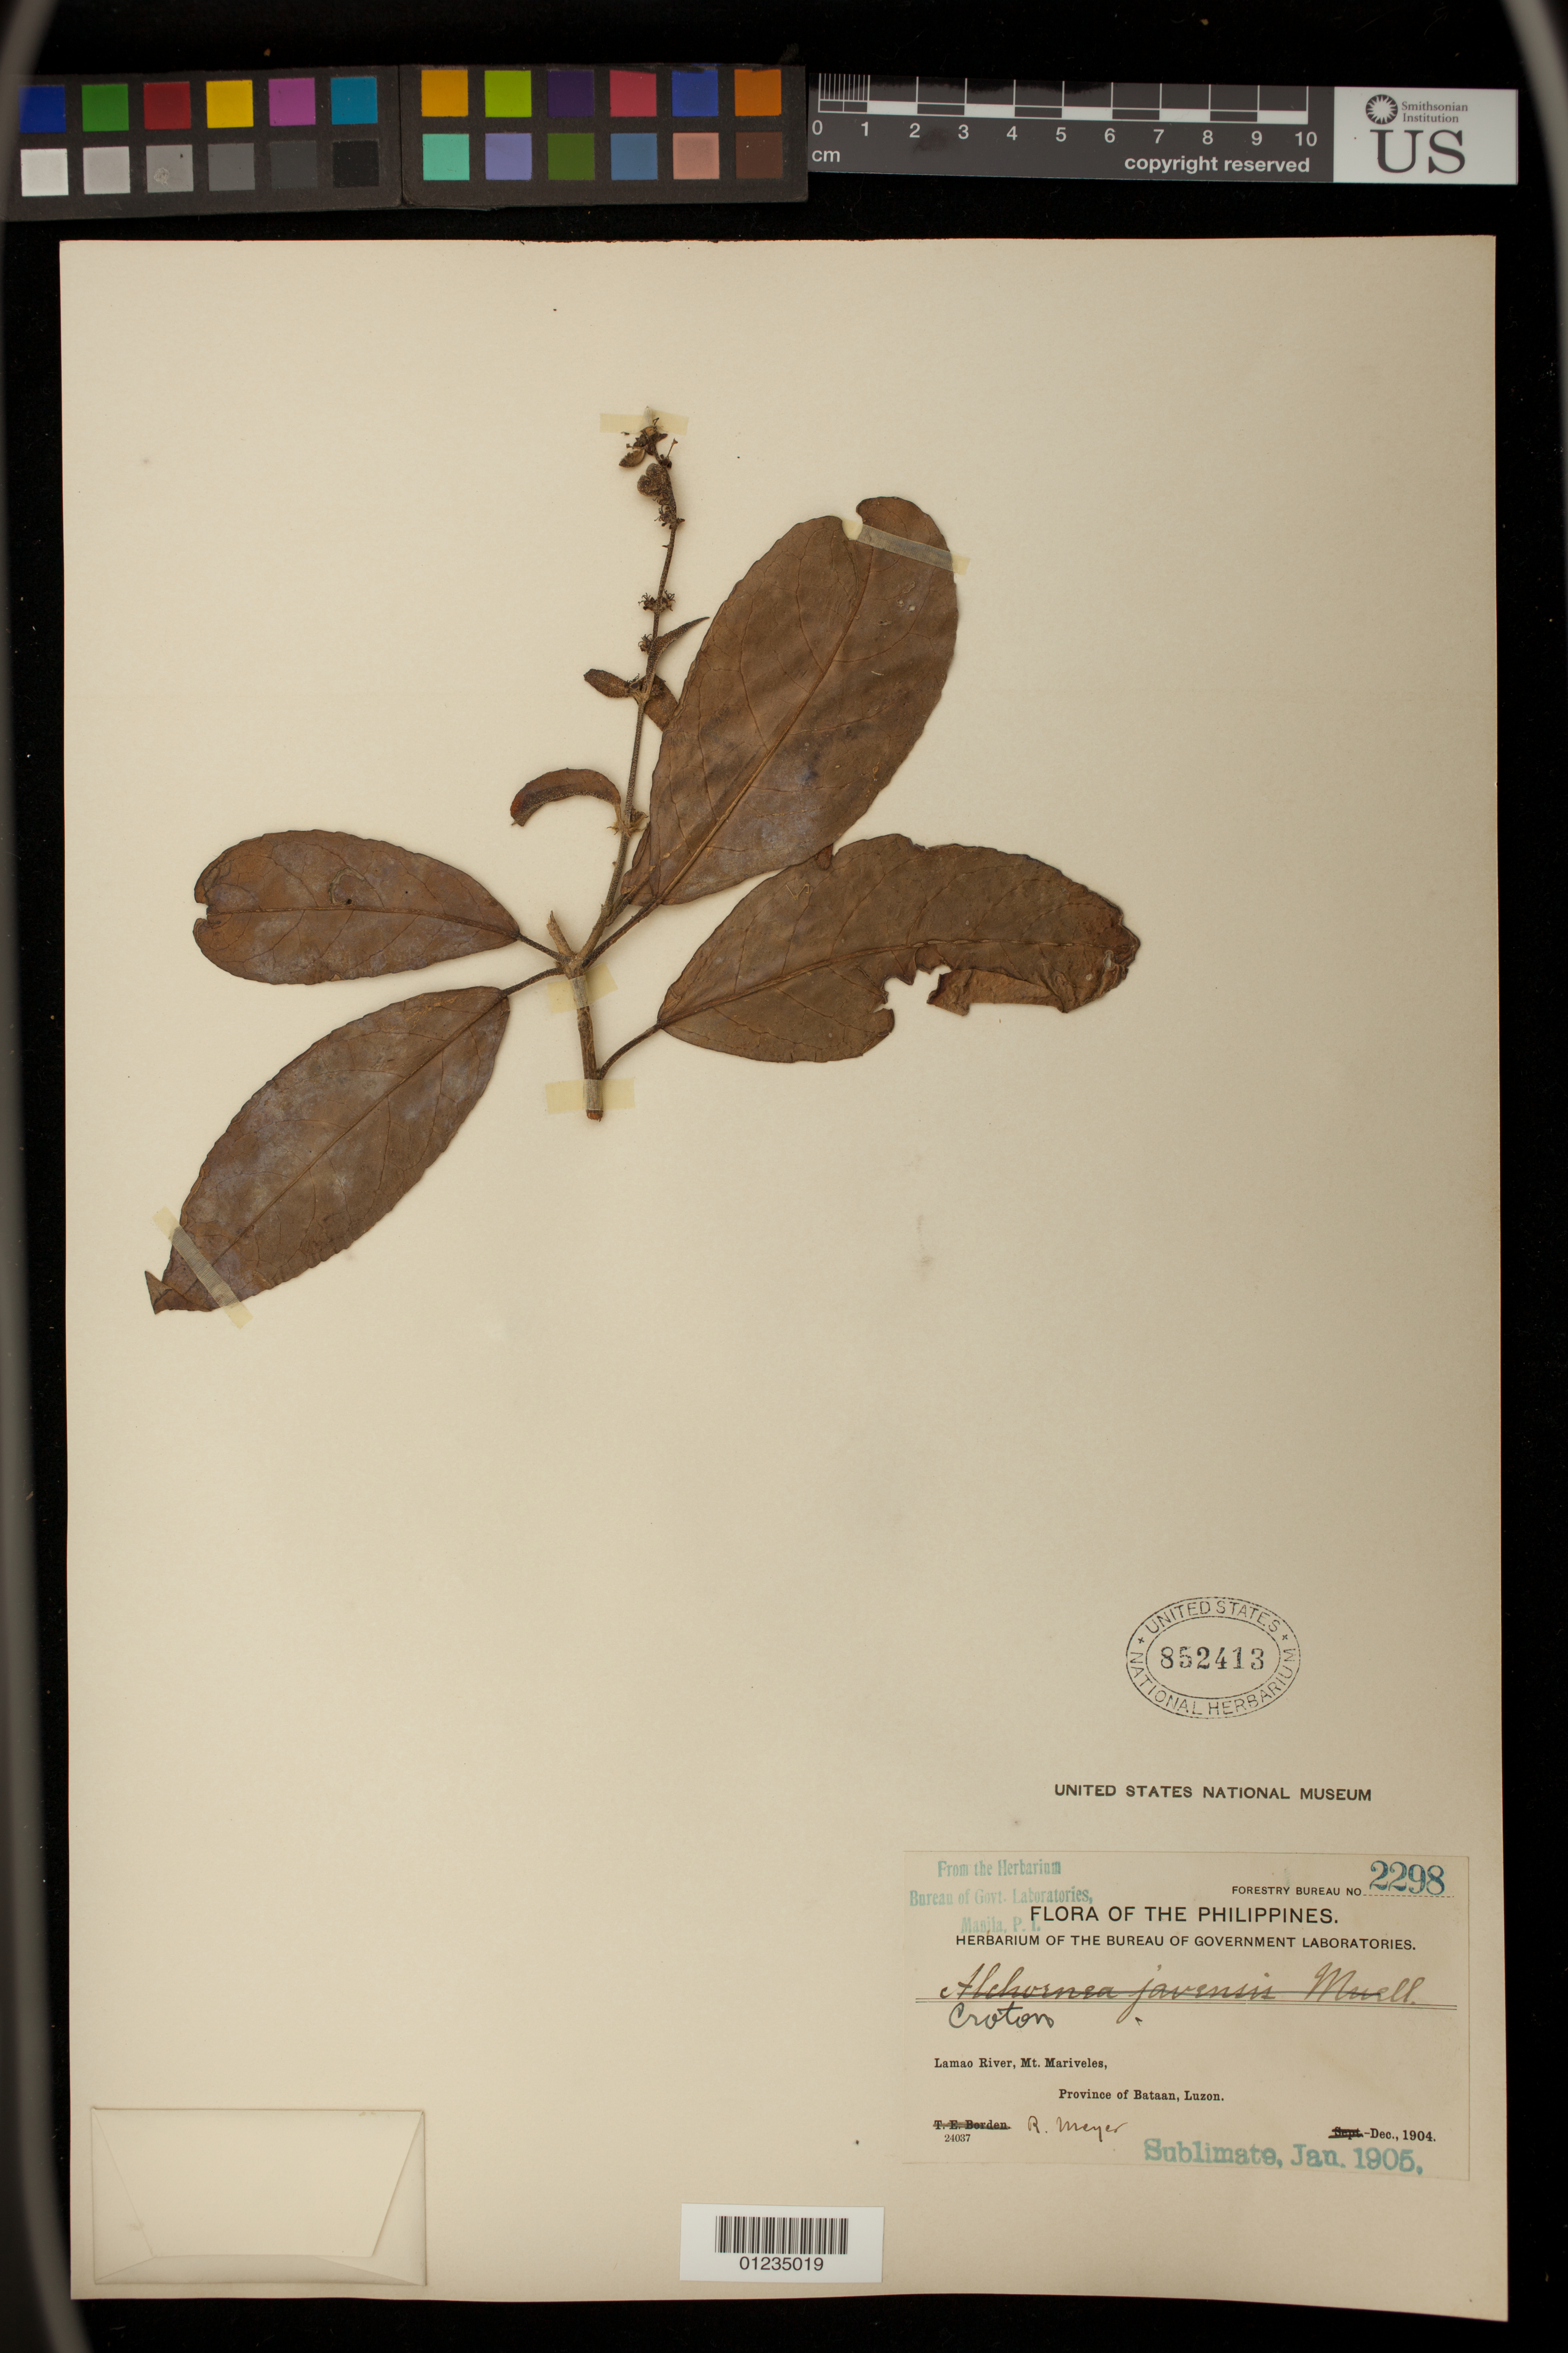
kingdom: Plantae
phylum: Tracheophyta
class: Magnoliopsida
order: Malpighiales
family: Euphorbiaceae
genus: Croton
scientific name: Croton sp.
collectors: R. Meyer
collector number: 24037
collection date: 1904-12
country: Philippines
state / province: Central Luzon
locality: Lamao River, Mt. Mariveles, Province of Bataan, Lu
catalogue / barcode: US 852413